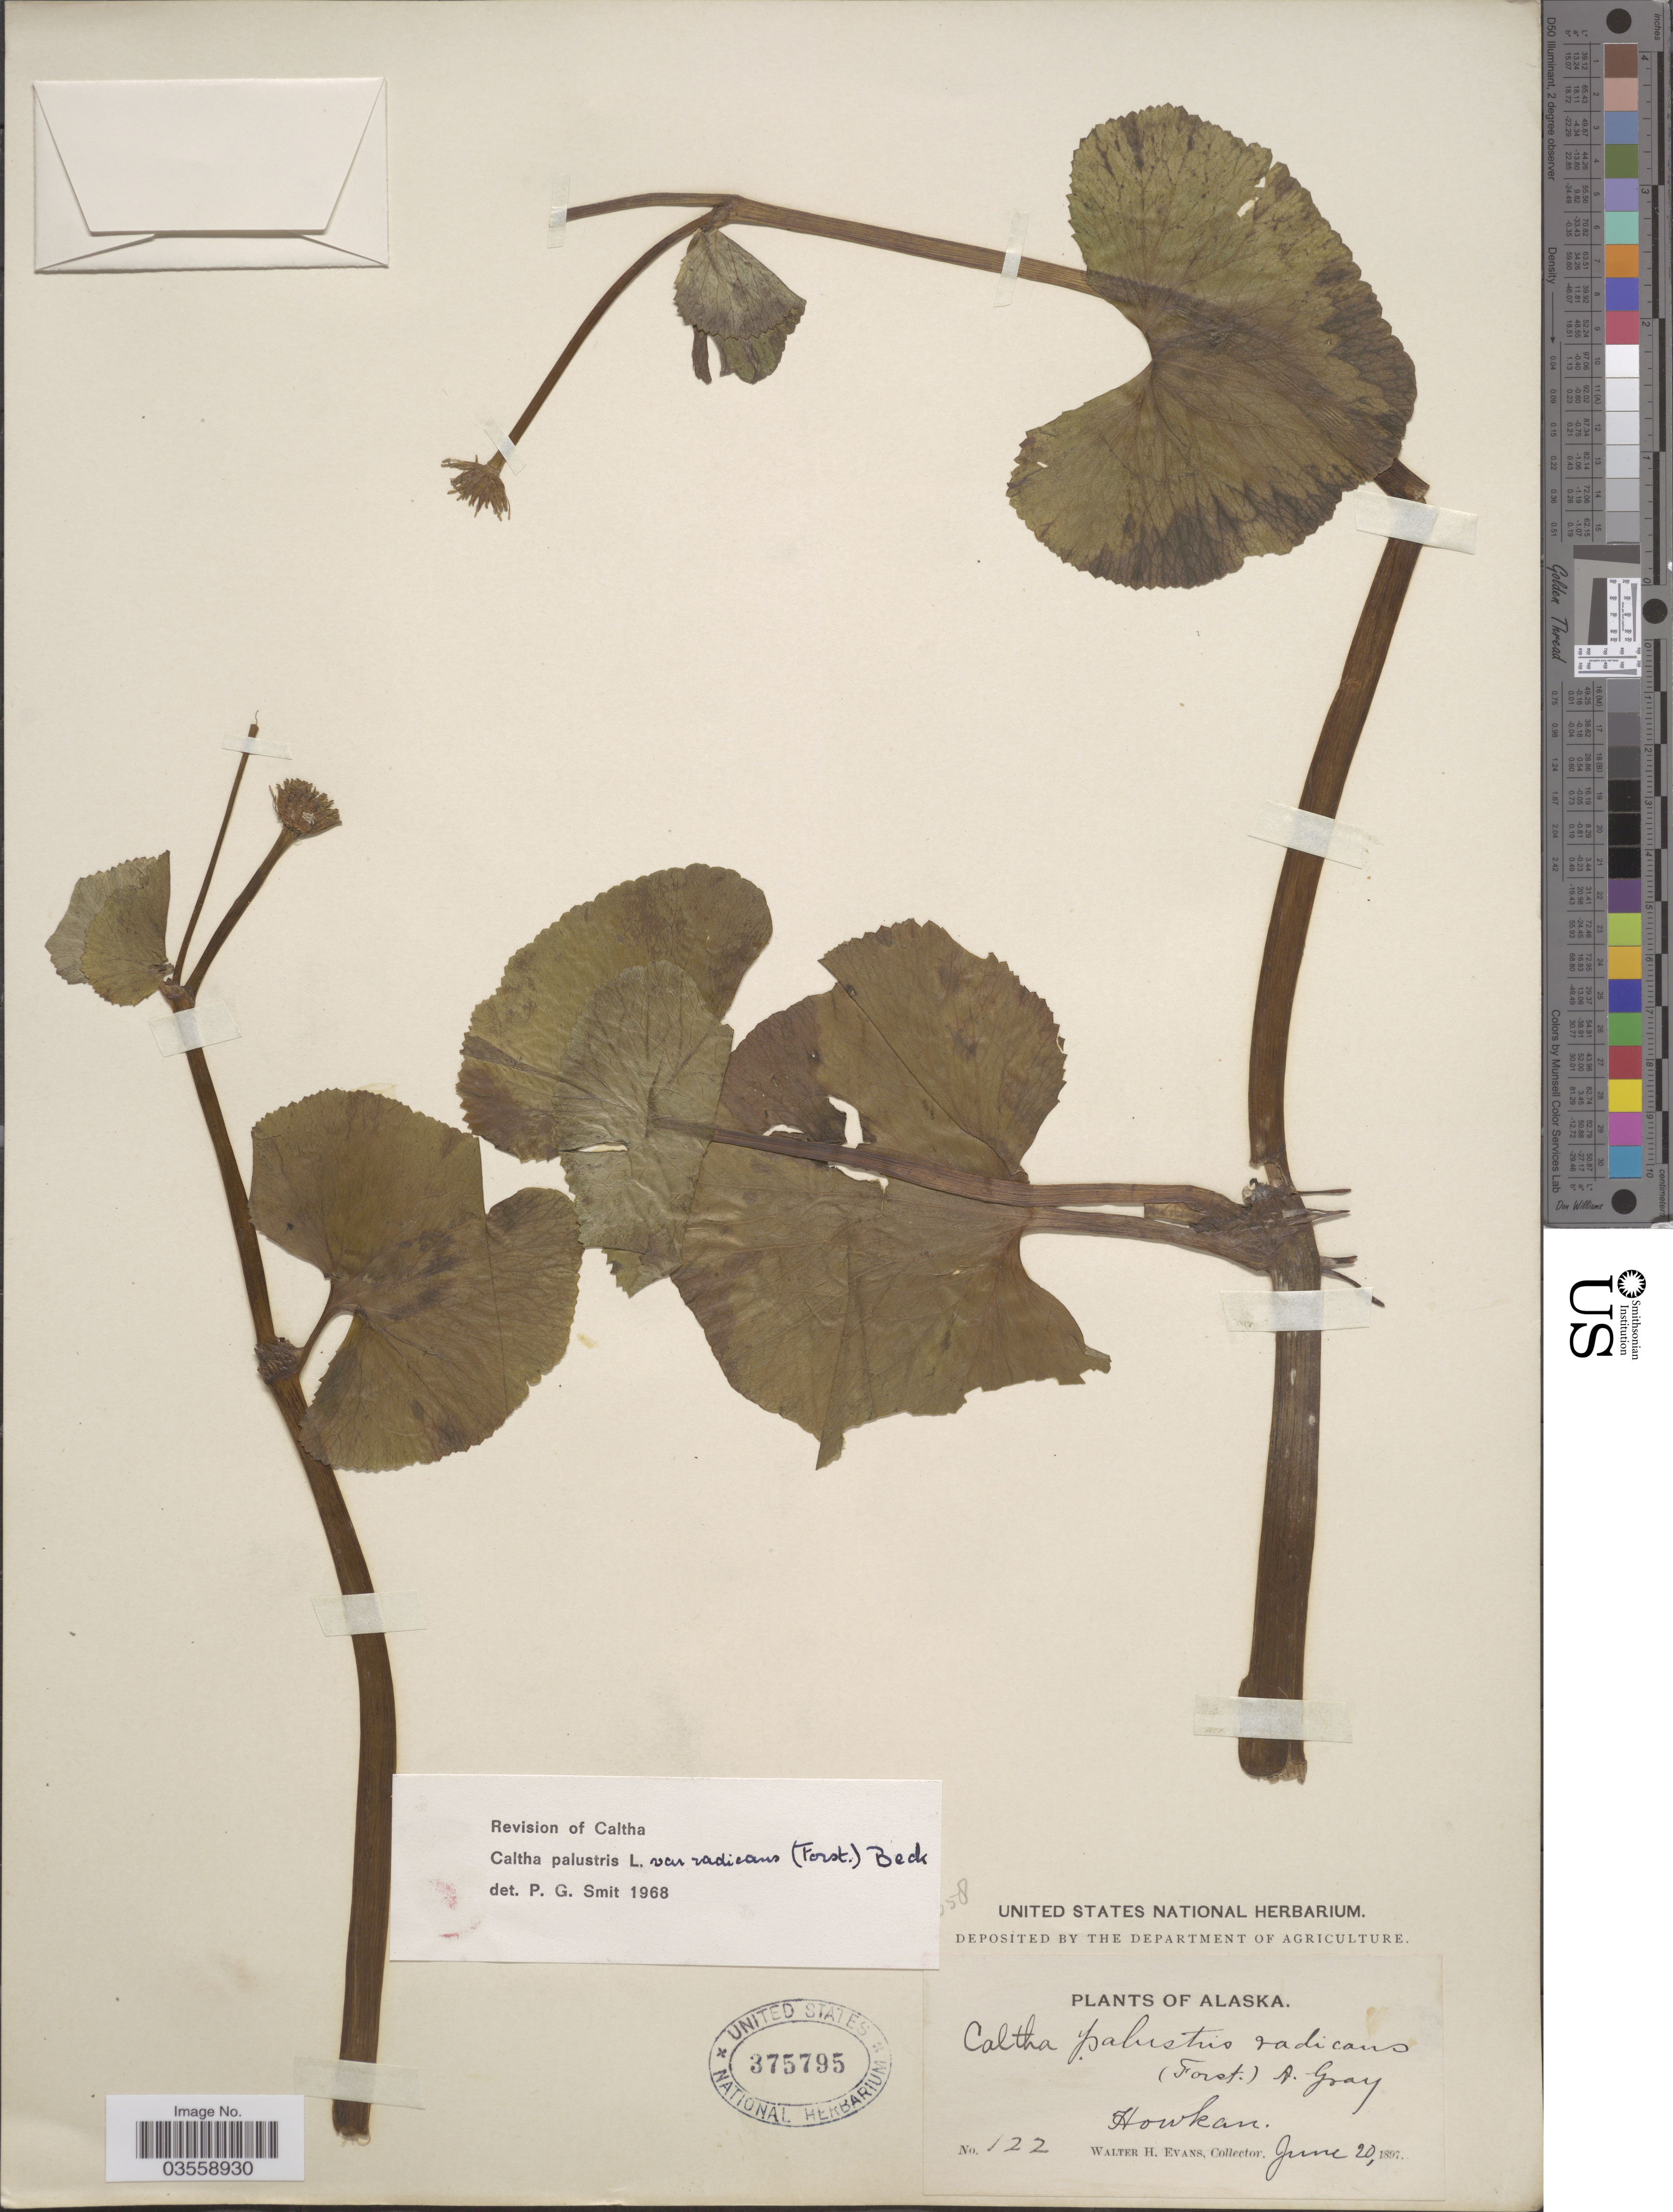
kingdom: Plantae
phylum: Tracheophyta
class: Magnoliopsida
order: Ranunculales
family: Ranunculaceae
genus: Caltha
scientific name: Caltha palustris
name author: L.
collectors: W. H. Evans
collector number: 122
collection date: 1897-06-20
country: United States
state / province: Alaska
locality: Howkan.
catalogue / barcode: US 375795